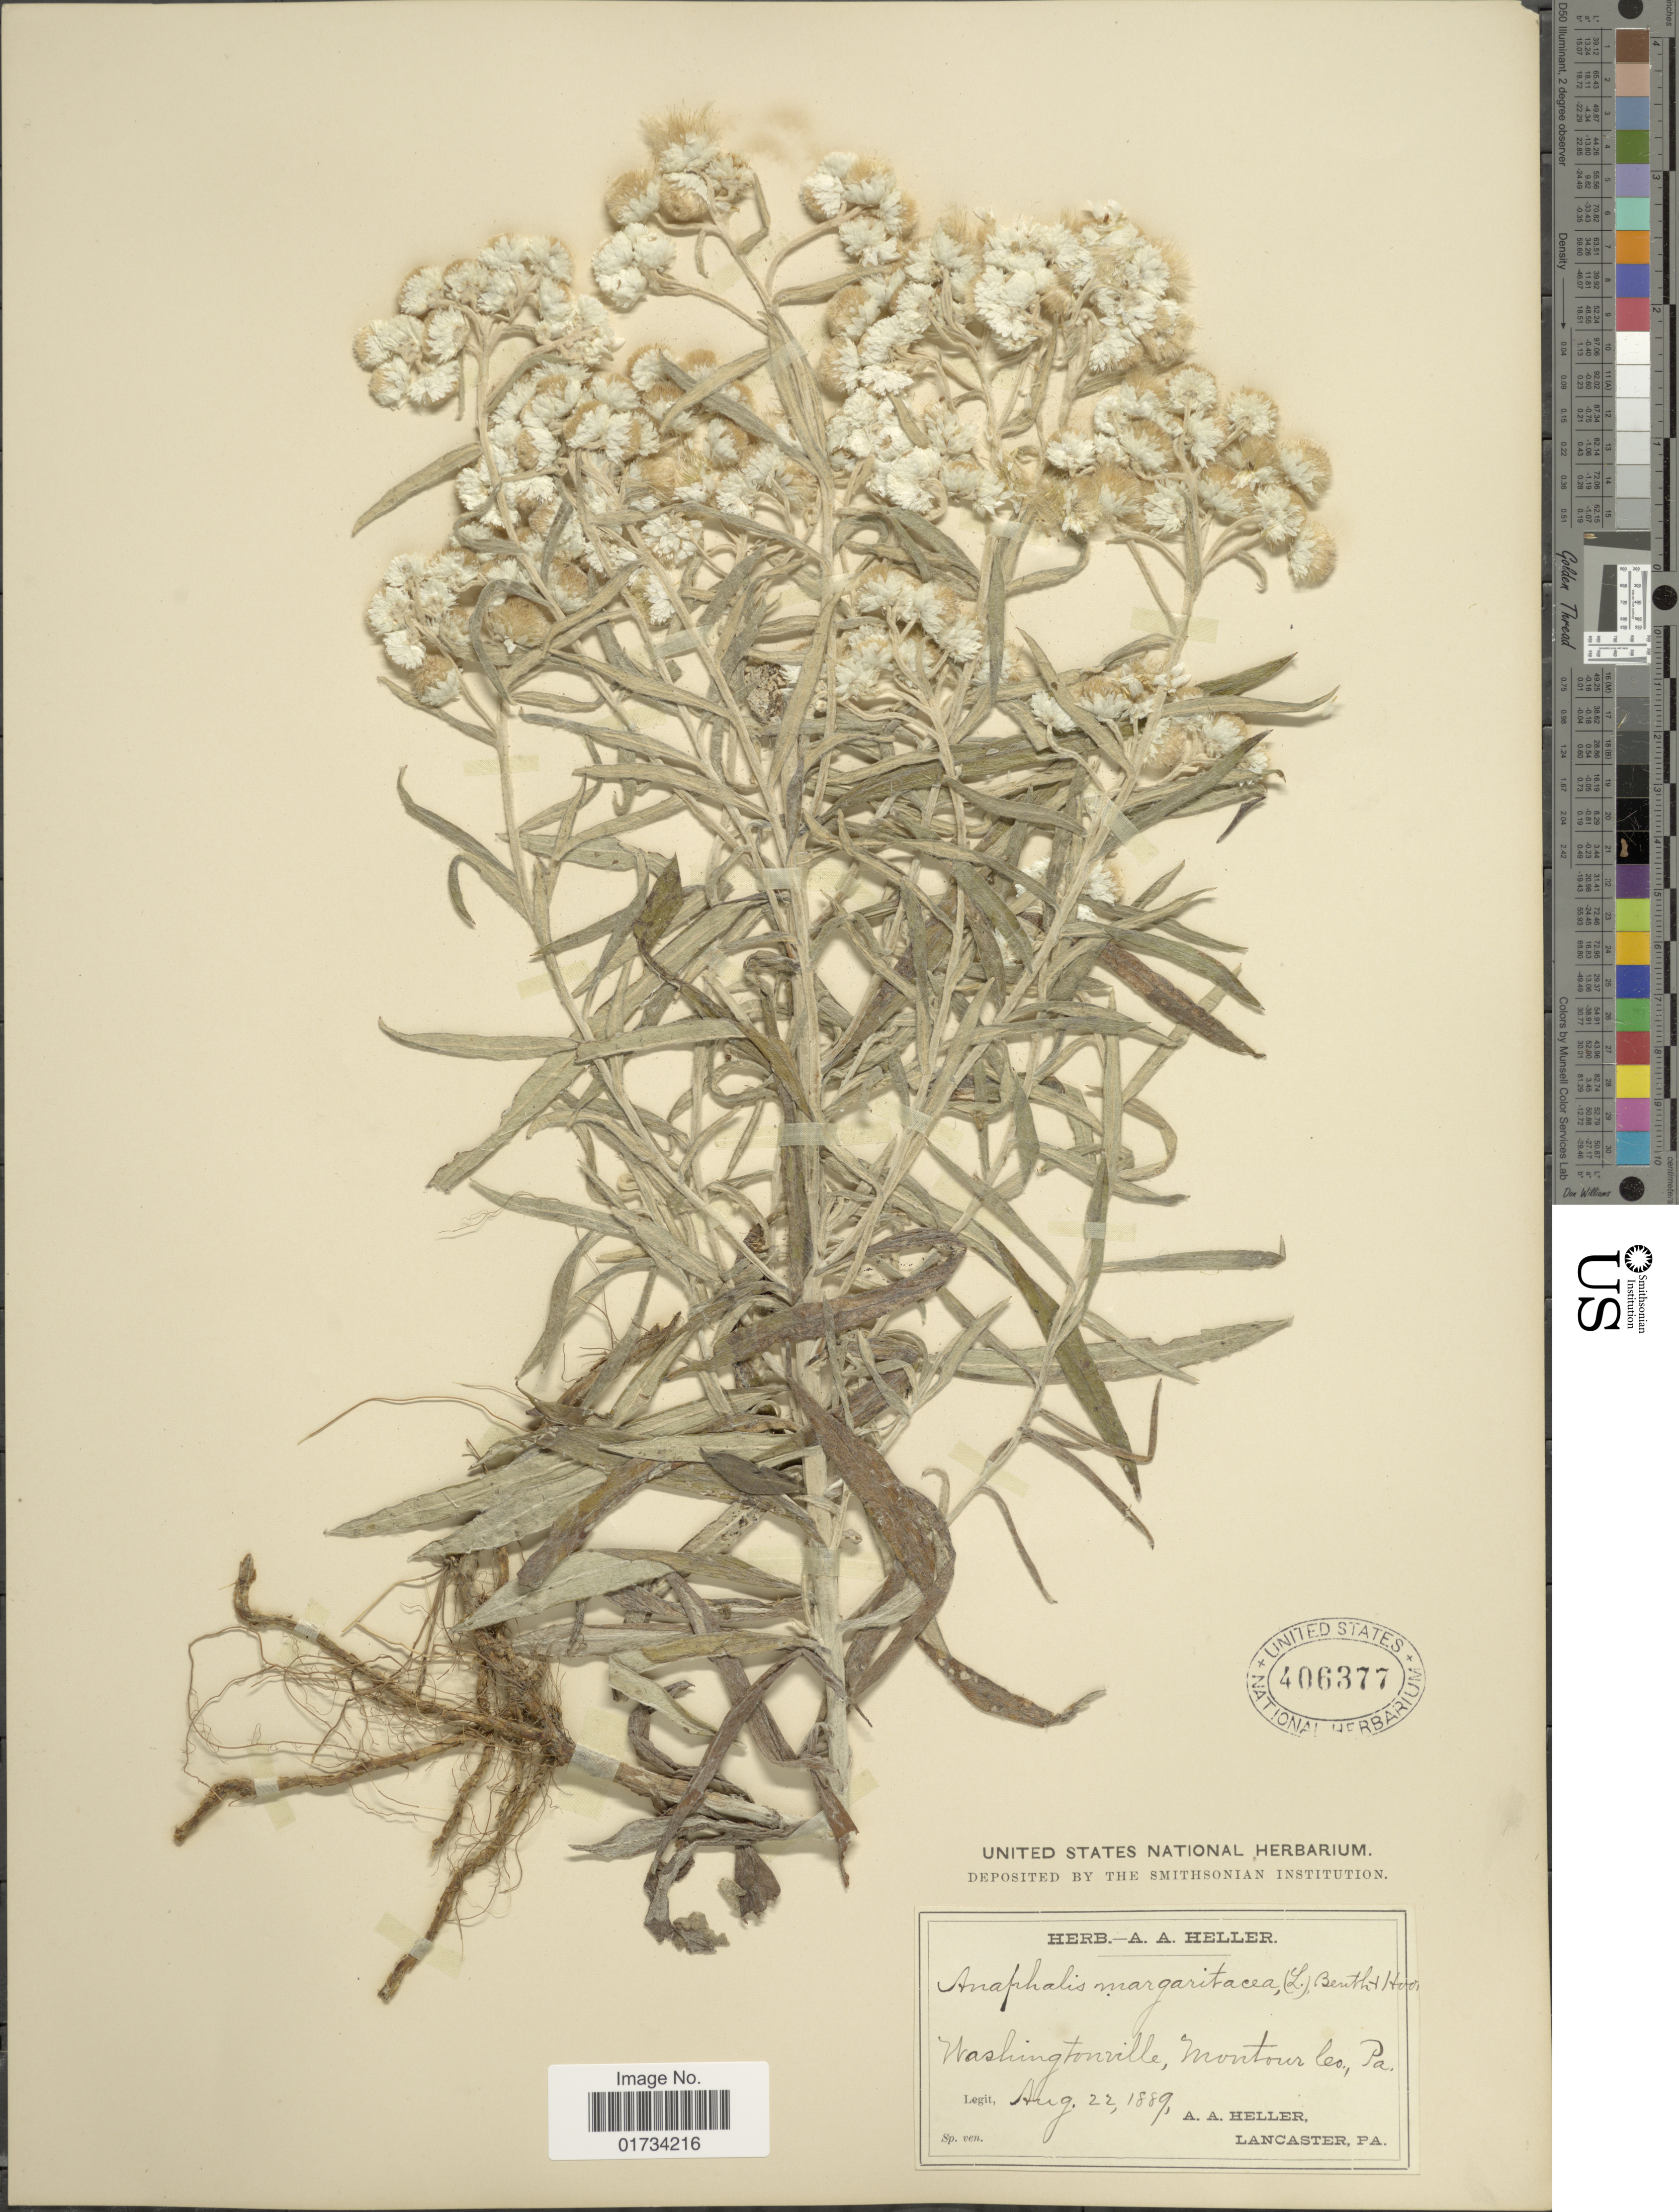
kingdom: Plantae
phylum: Tracheophyta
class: Magnoliopsida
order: Asterales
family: Asteraceae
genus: Anaphalis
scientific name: Anaphalis margaritacea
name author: (L.) Benth. & Hook. f.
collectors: A. A. Heller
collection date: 1889-08-22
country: United States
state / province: Pennsylvania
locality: Washingtonville, Montour Co.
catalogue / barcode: US 406377